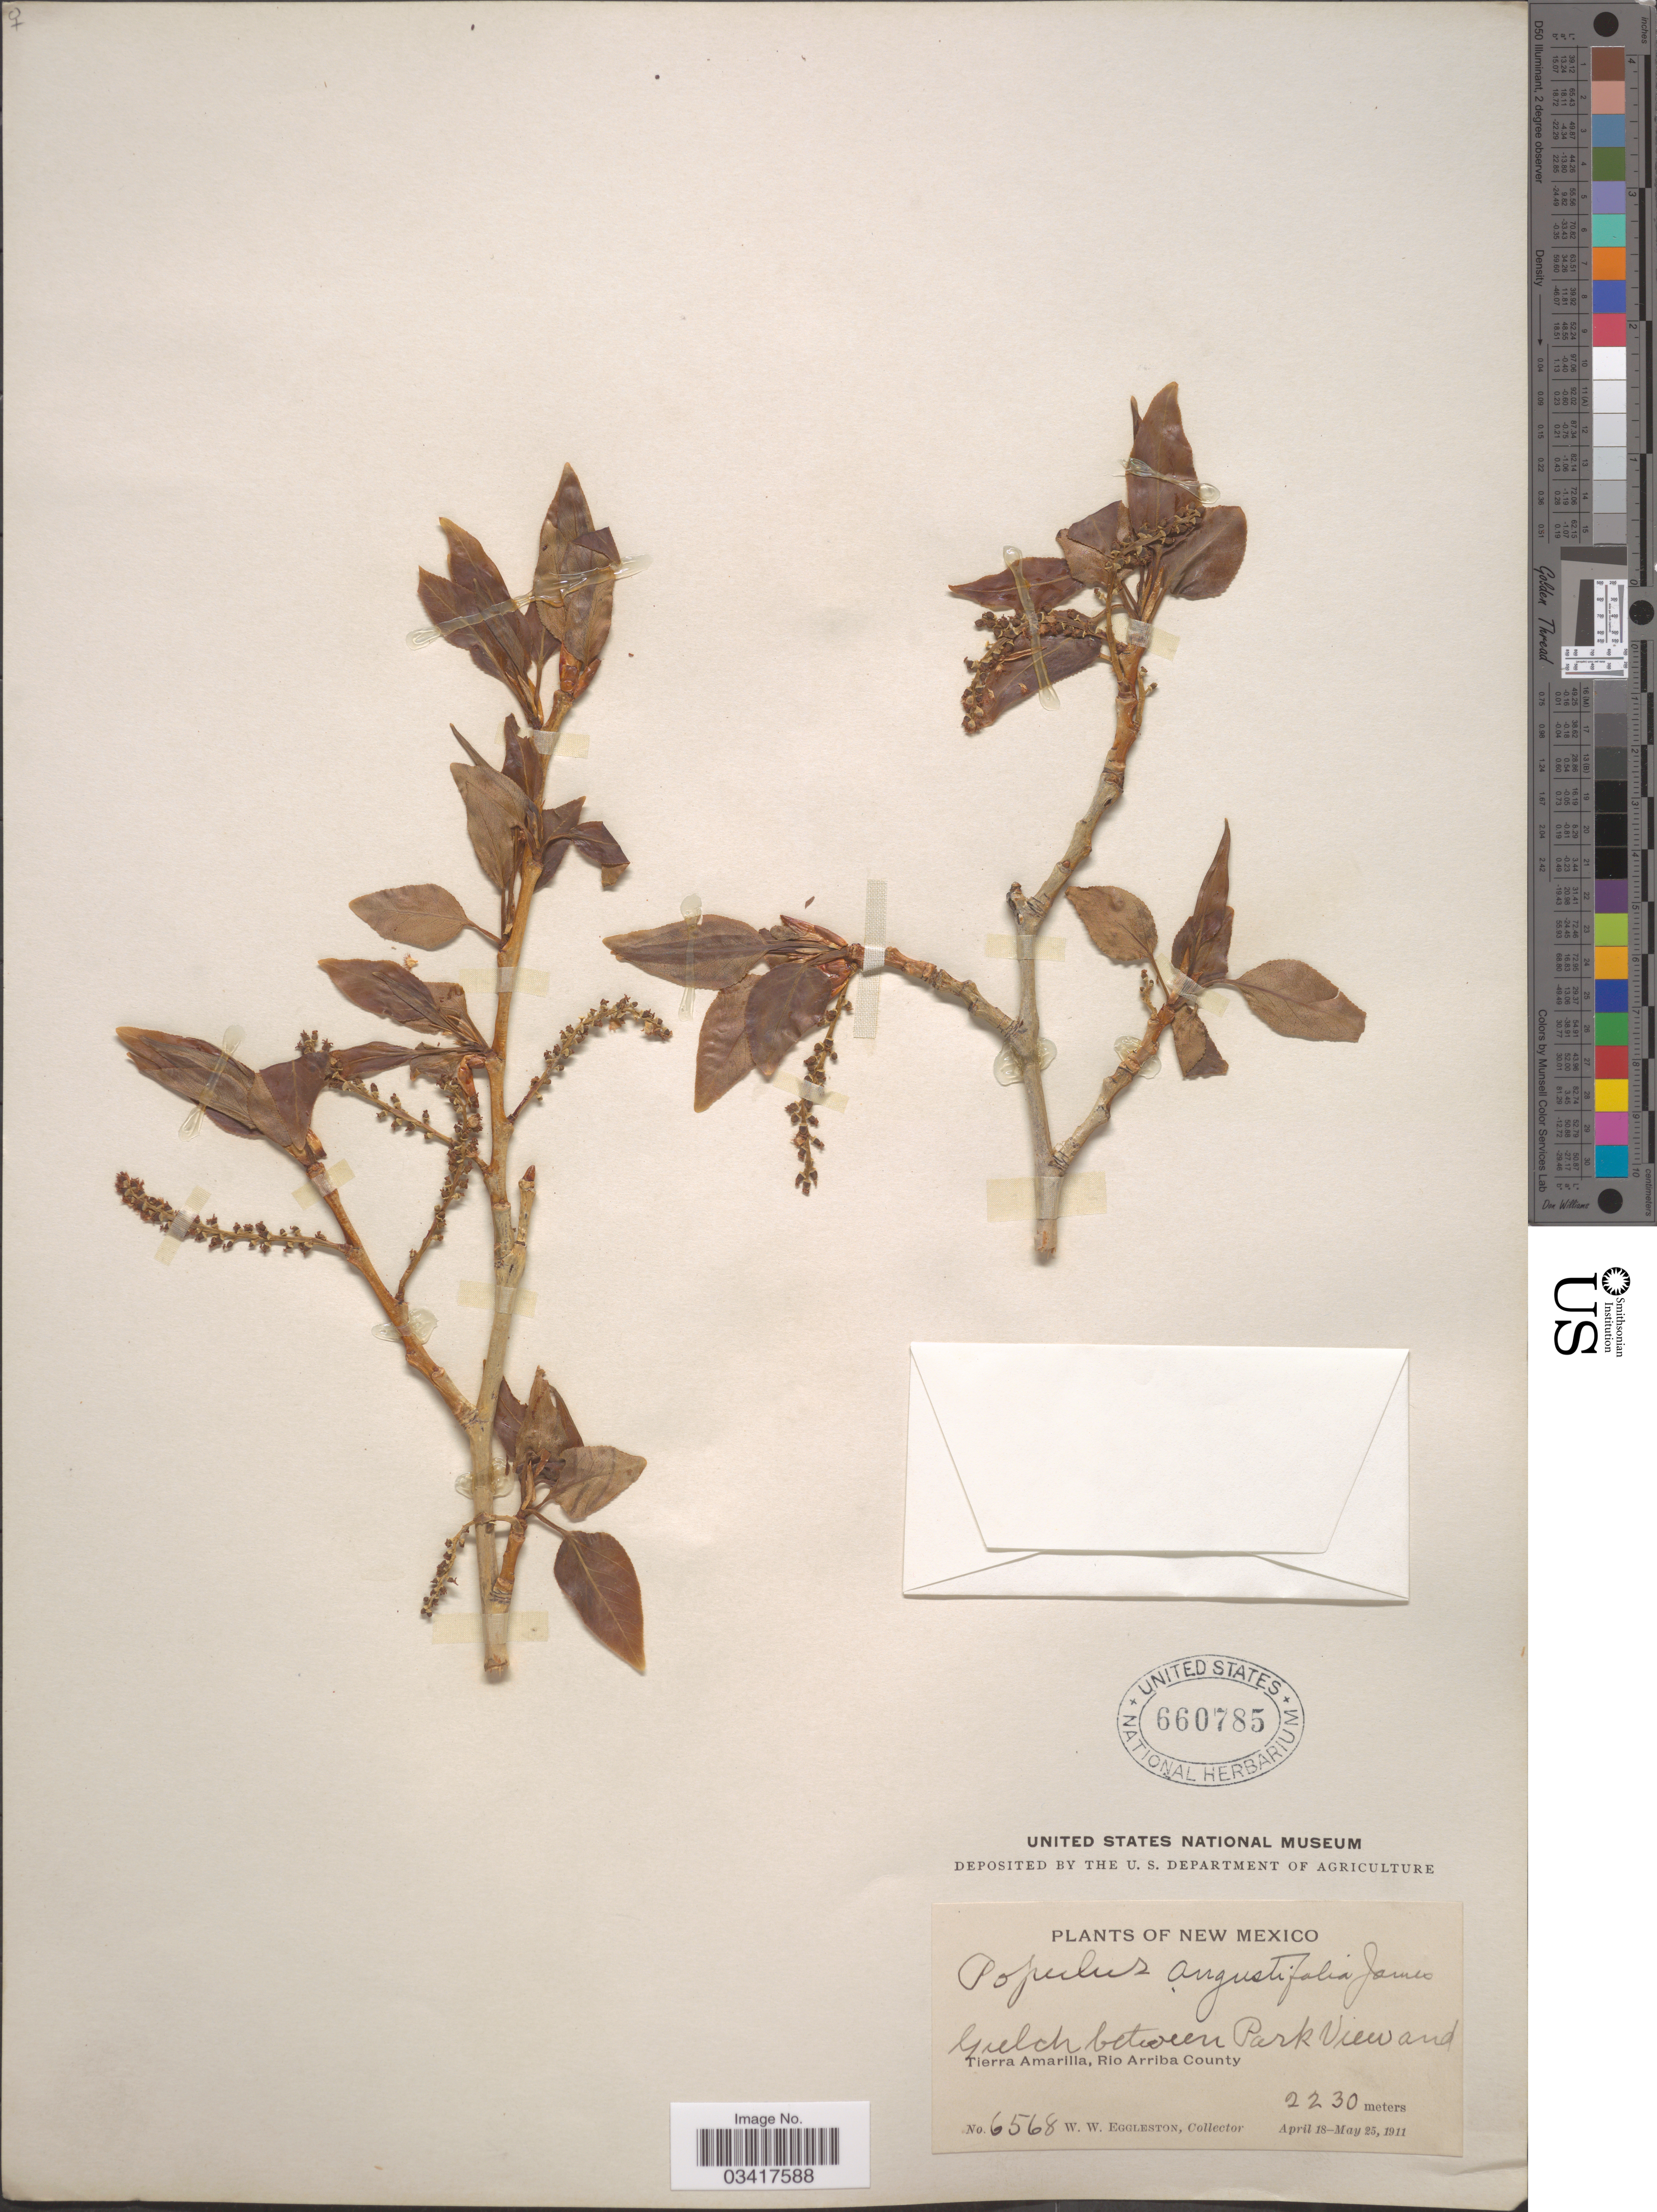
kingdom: Plantae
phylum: Tracheophyta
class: Magnoliopsida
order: Malpighiales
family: Salicaceae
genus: Populus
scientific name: Populus angustifolia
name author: E. James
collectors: W. W. Eggleston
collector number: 6568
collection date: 1911-04-18/1911-05-25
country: United States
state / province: New Mexico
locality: Gulch between Park View and Tierra Amarilla, Rio Arriba County.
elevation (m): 2230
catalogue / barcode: US 660785